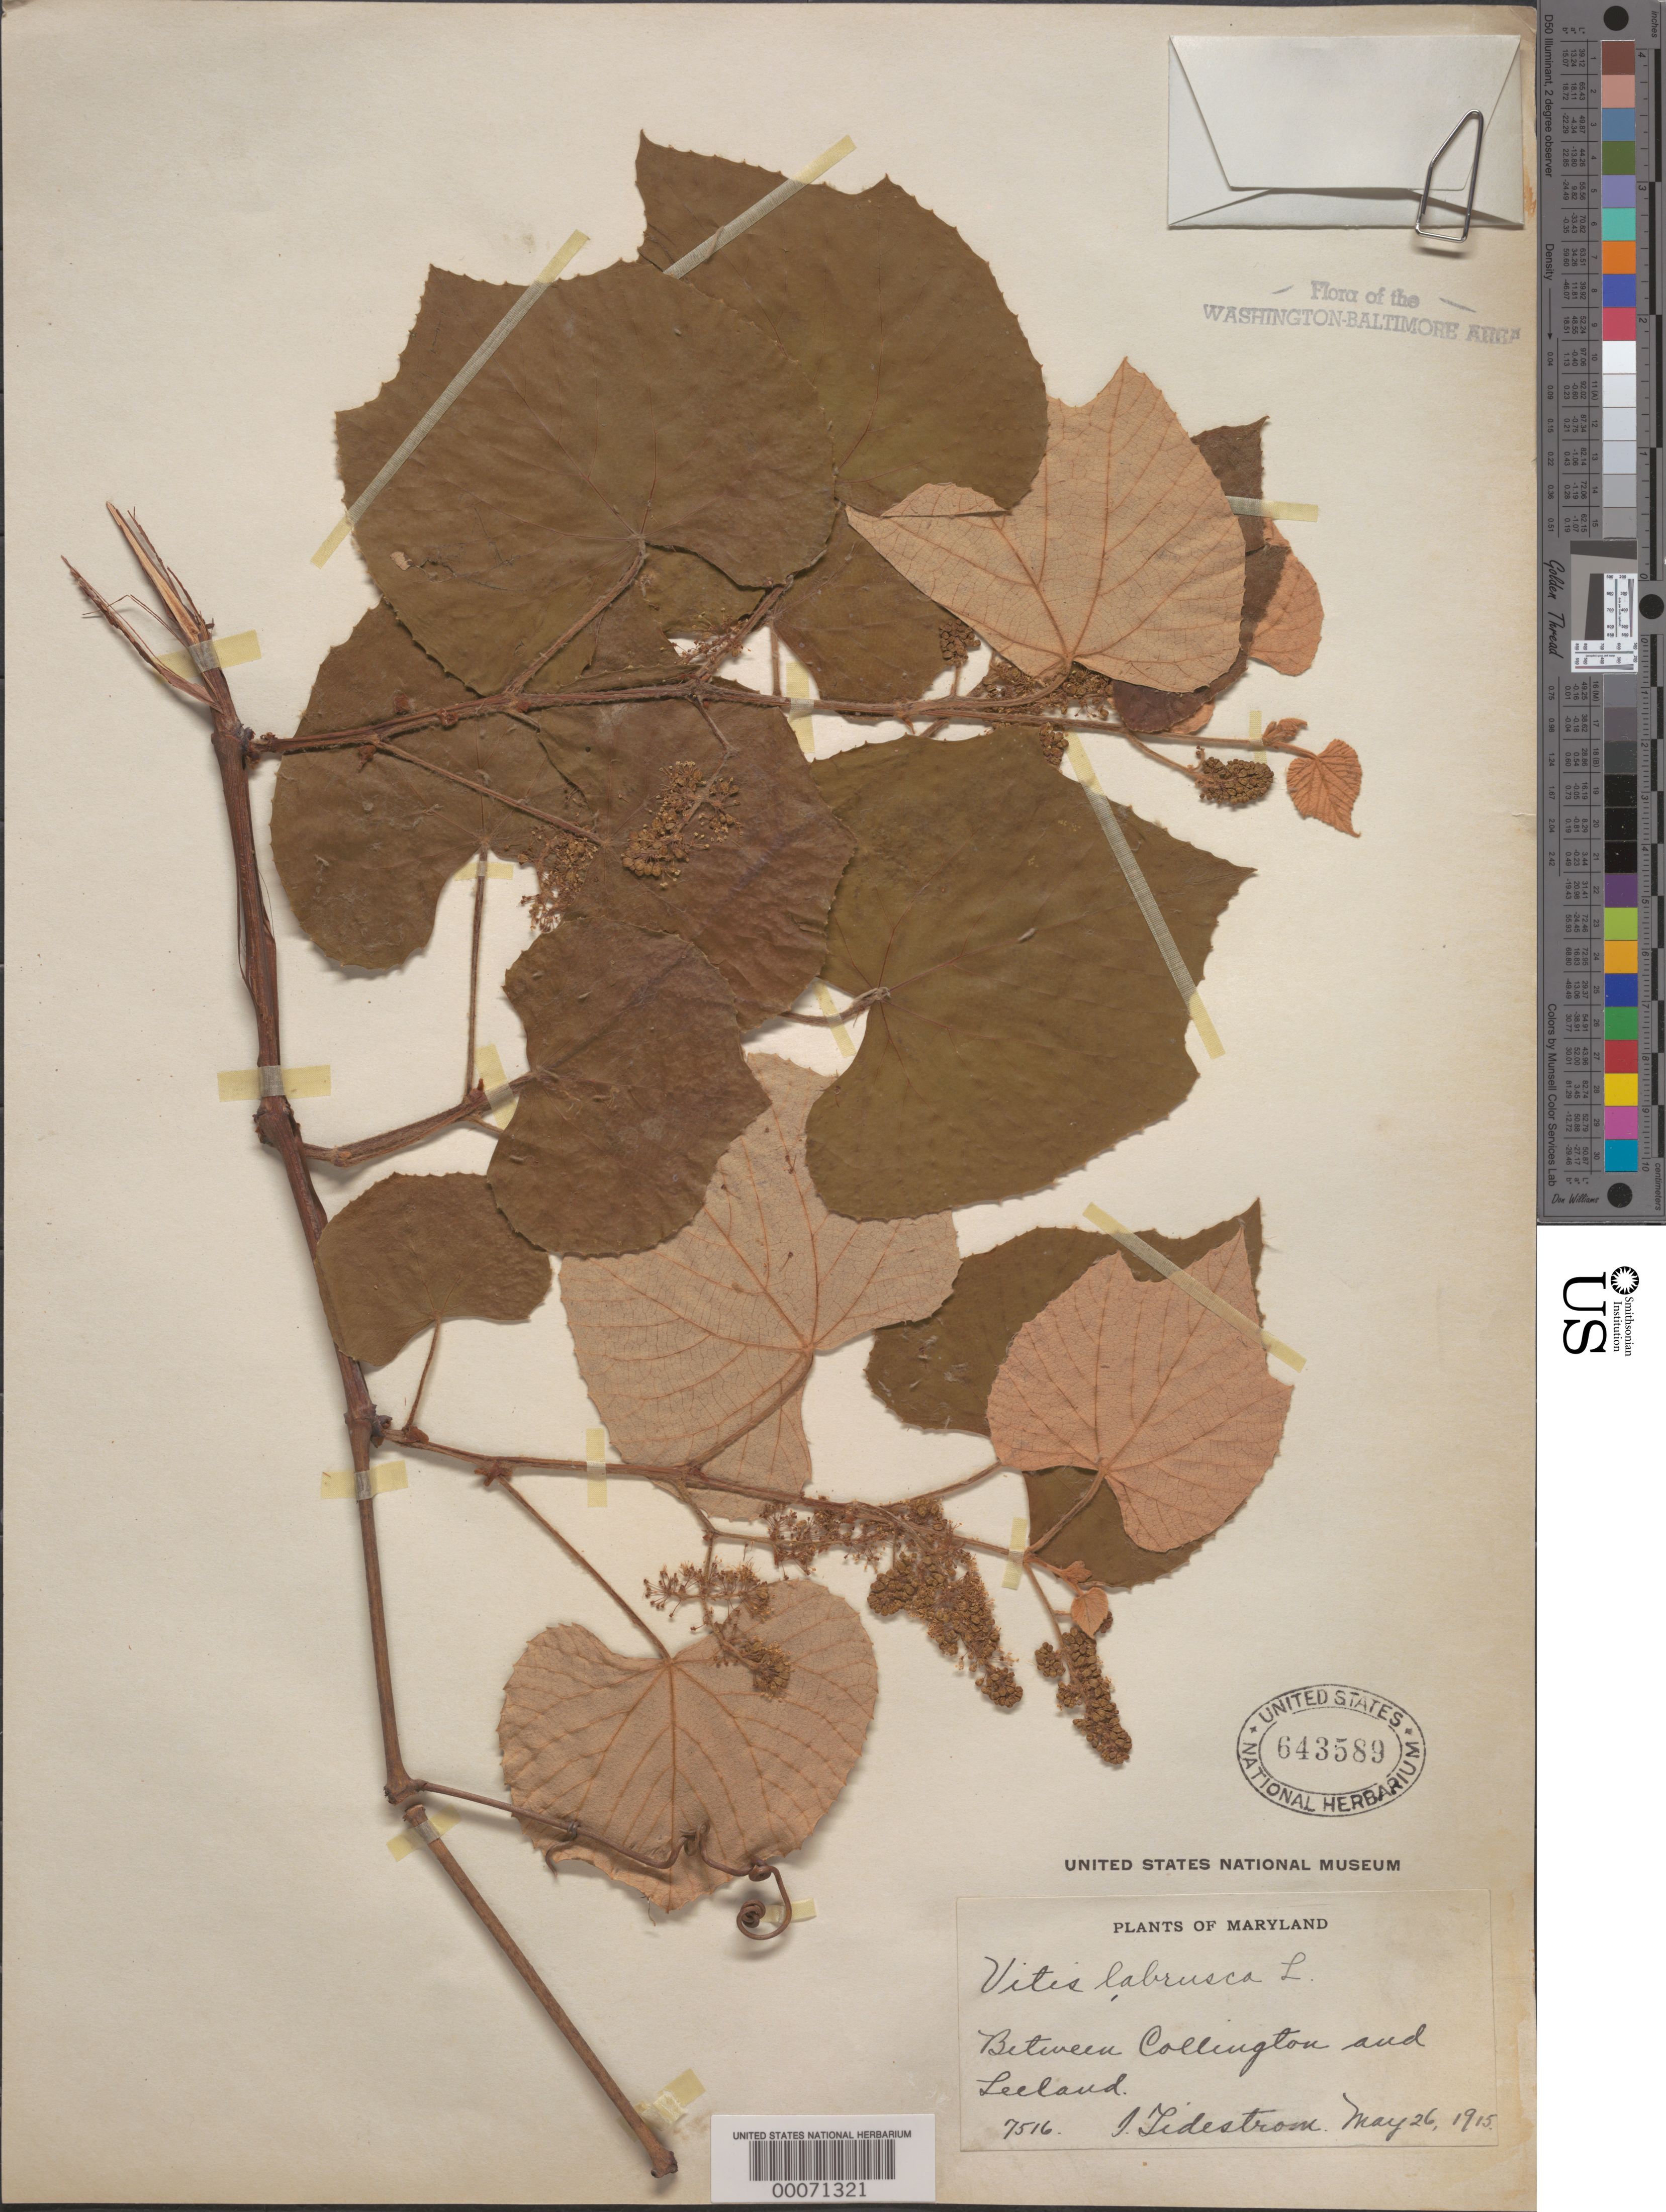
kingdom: Plantae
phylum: Tracheophyta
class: Magnoliopsida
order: Vitales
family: Vitaceae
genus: Vitis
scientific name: Vitis labrusca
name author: L.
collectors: I. F. Tidestrom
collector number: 7516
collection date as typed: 26 May 1915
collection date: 1915-05-26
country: United States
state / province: Maryland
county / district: Prince George's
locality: Between Collington and Leeland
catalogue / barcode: US 643589